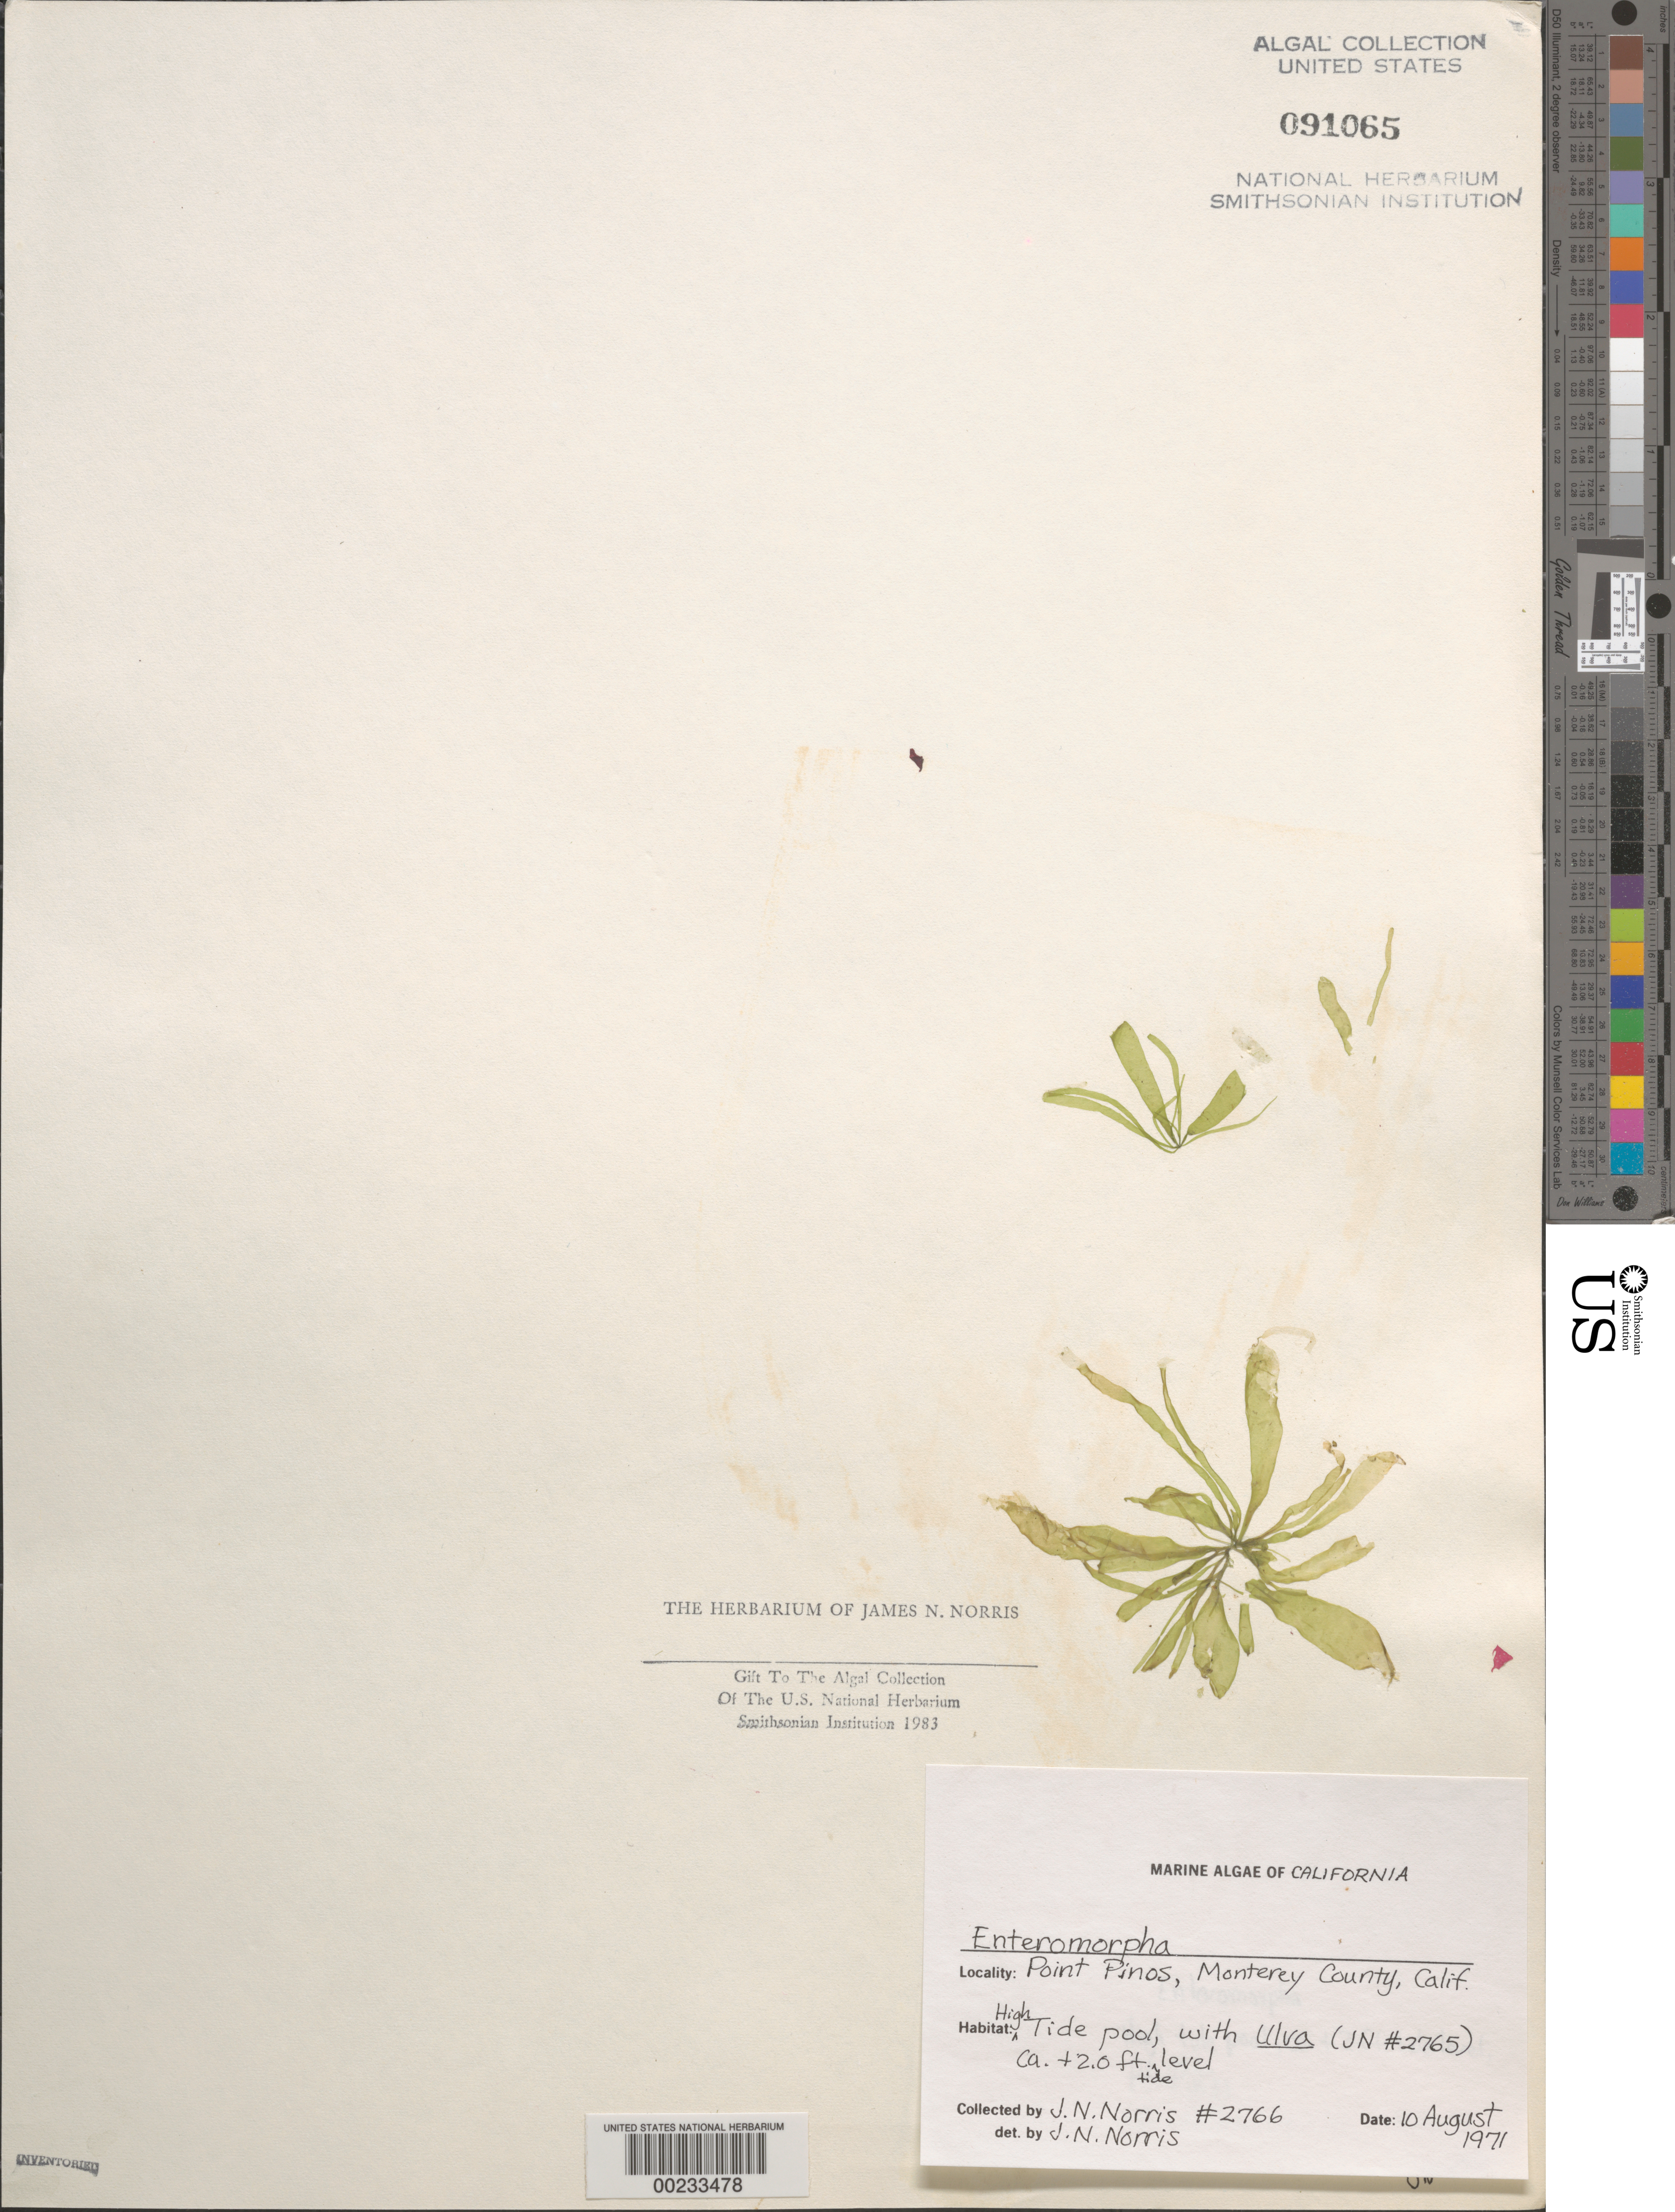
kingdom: Plantae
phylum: Chlorophyta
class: Ulvophyceae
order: Ulvales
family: Ulvaceae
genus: Ulva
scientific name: Ulva sp.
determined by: Algae name updating Project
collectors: J. N. Norris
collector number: JN-2766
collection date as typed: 10 Aug 1971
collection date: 1971-08-10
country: United States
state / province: California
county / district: Monterey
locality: Point Pinos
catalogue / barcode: US 91065